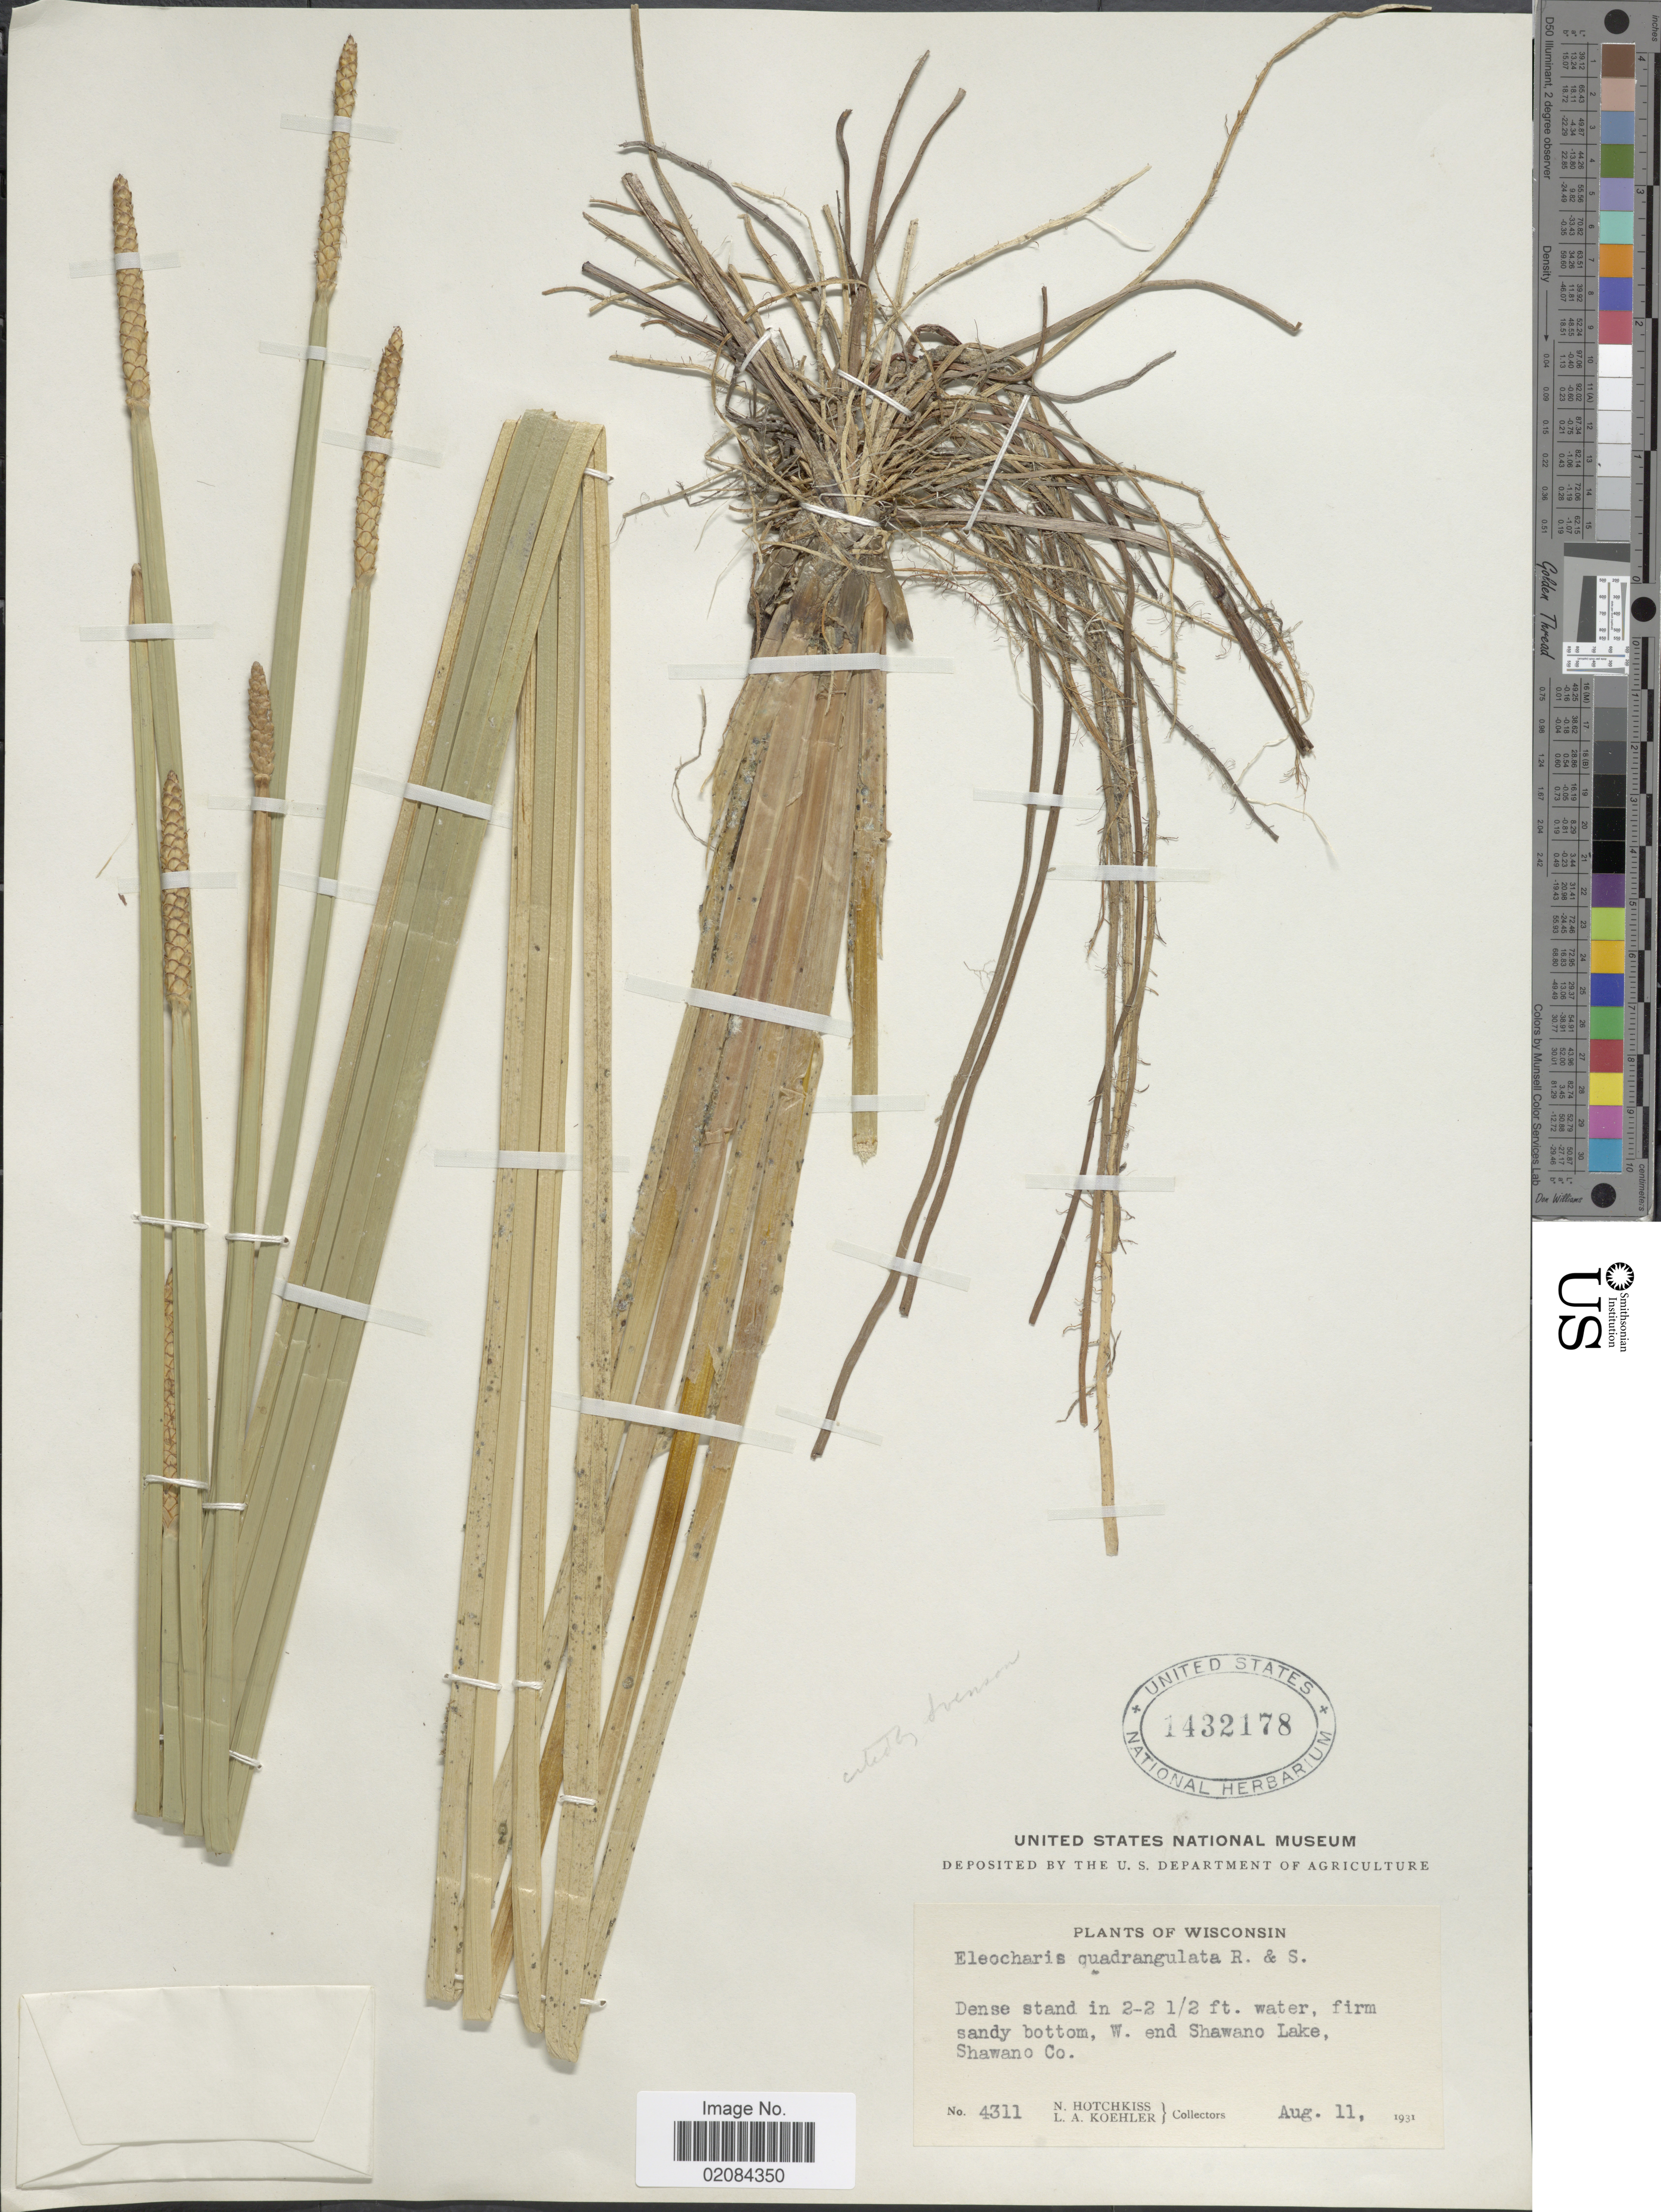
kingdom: Plantae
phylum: Tracheophyta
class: Liliopsida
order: Poales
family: Cyperaceae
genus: Eleocharis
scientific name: Eleocharis quadrangulata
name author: (Michx.) Roem. & Schult.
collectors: N. Hotchkiss & L. Koehler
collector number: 4311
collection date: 1931-08-11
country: United States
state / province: Wisconsin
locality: Wisconsin, firm sandy bottom, W.end Shawana Lake, Shawano Co.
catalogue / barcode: US 1432178